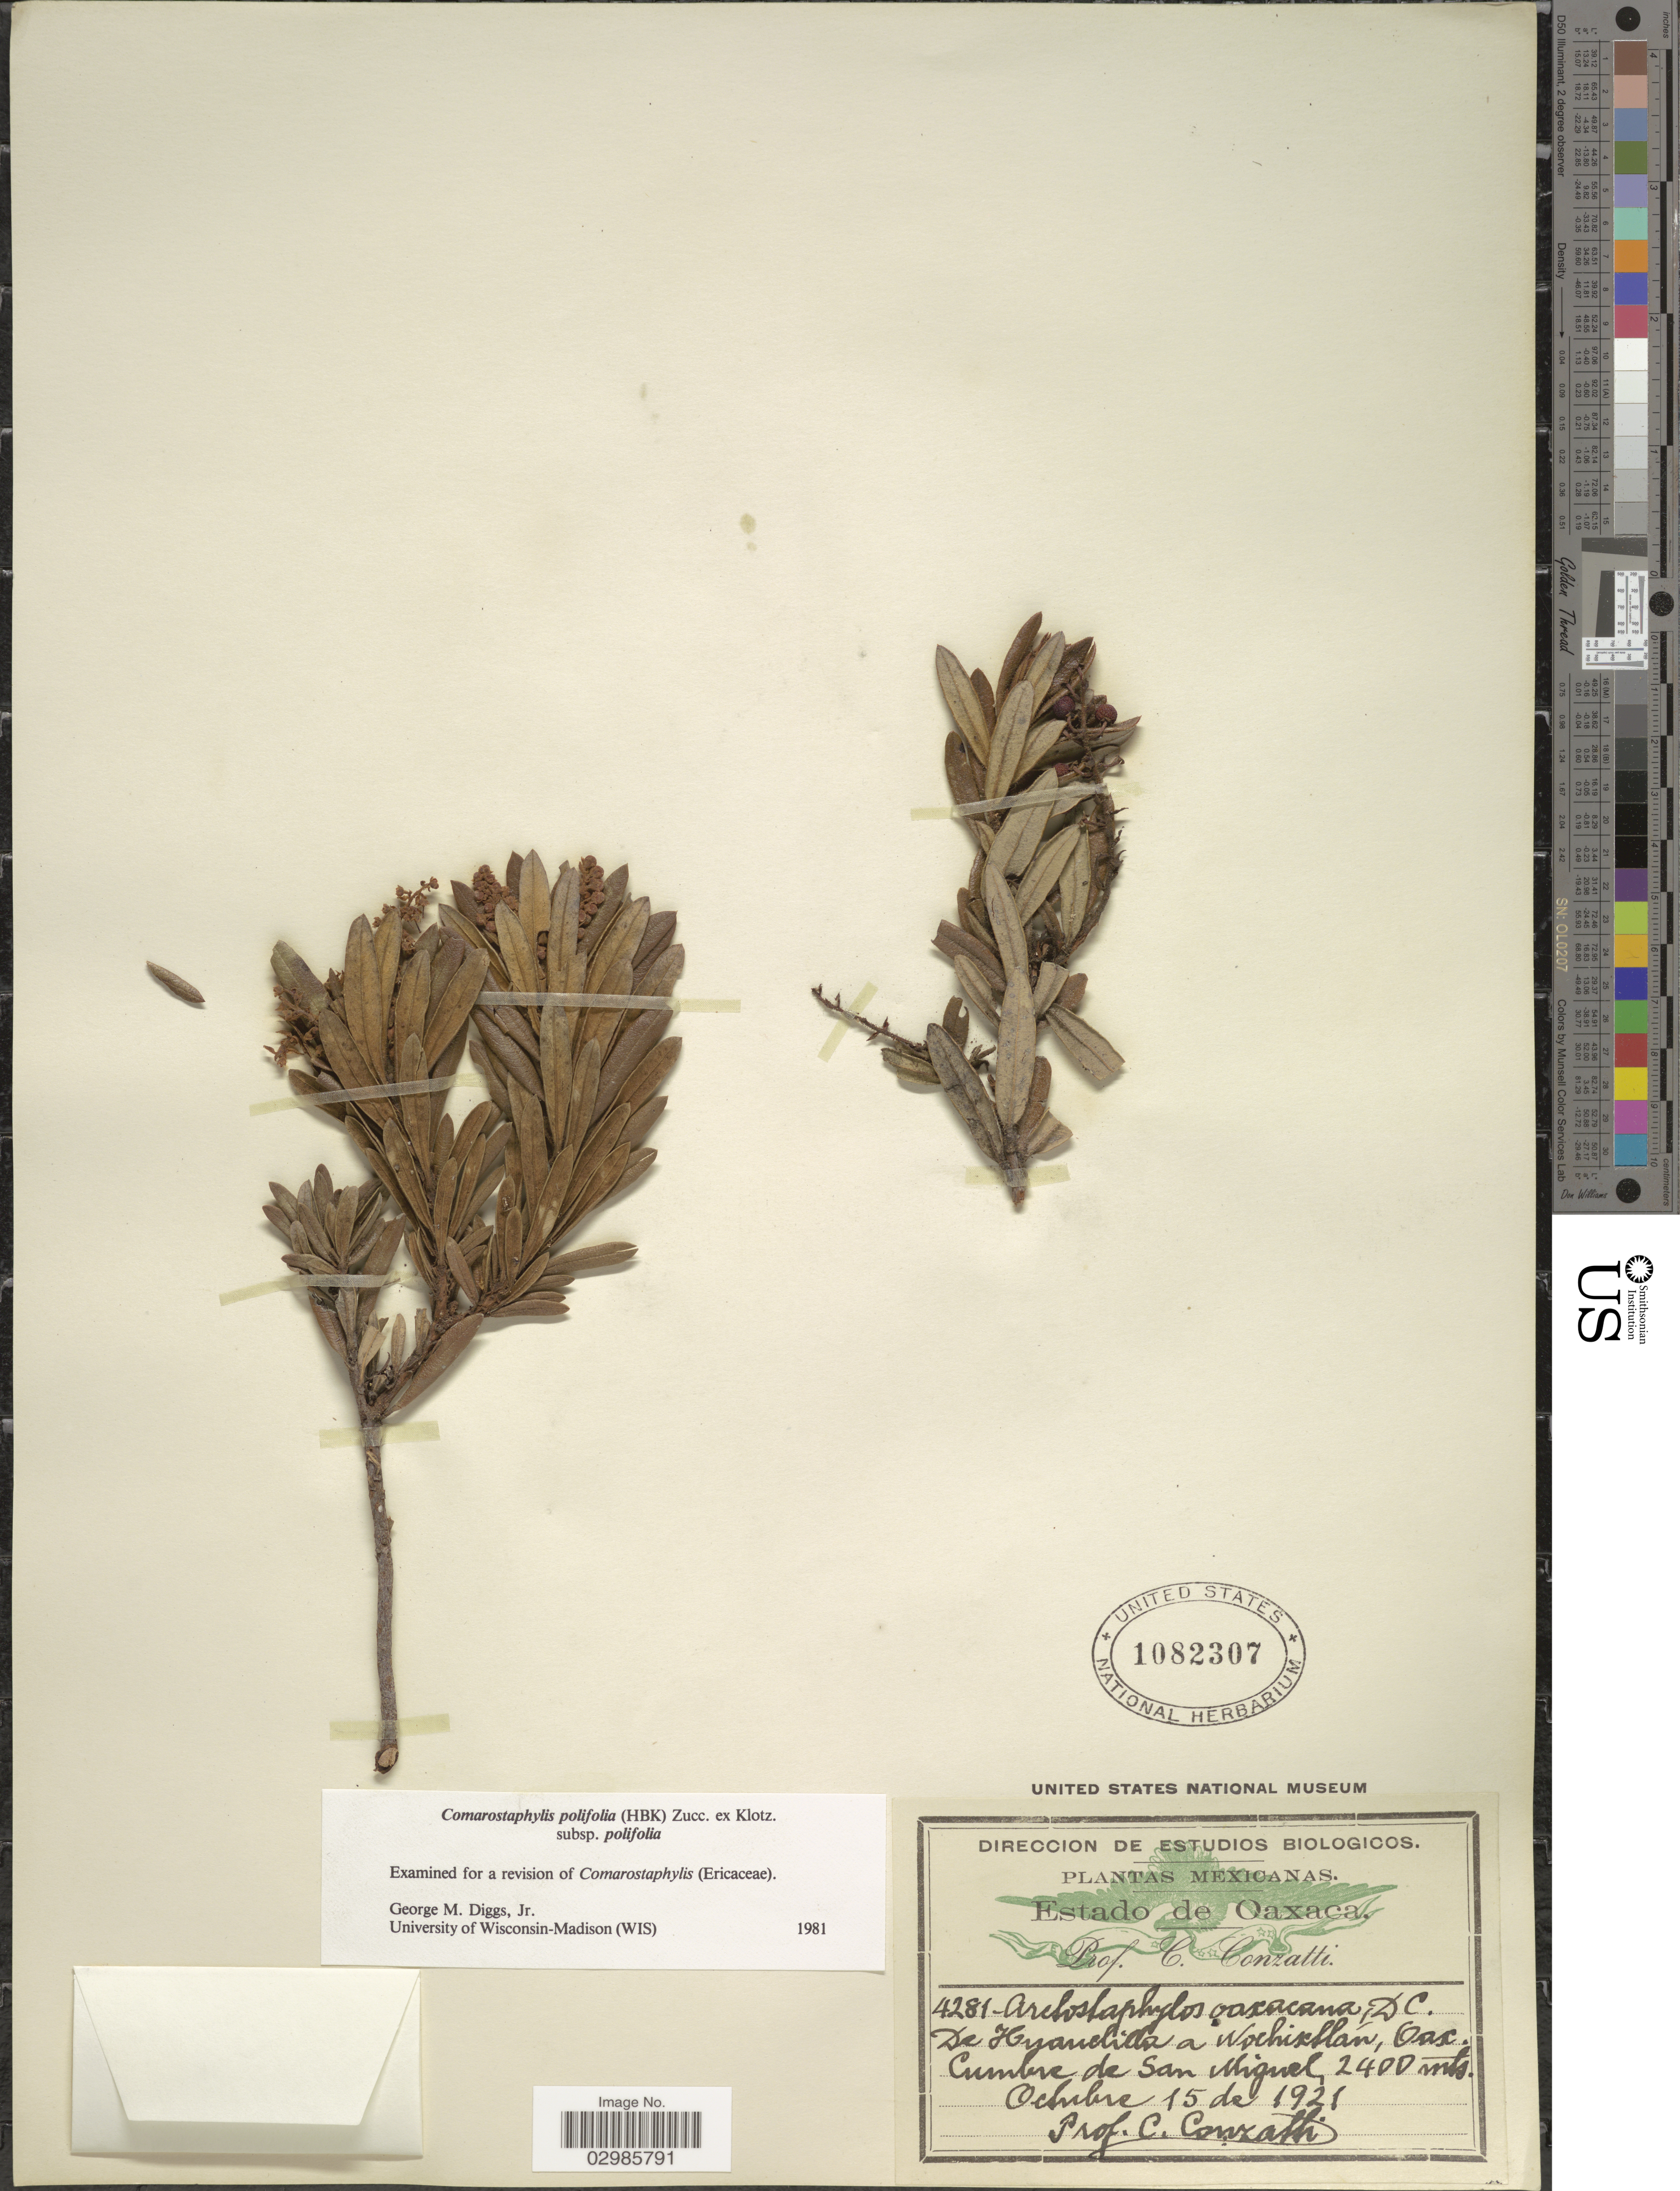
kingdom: Plantae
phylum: Tracheophyta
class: Magnoliopsida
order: Ericales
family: Ericaceae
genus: Comarostaphylis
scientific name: Comarostaphylis polifolia subsp. polifolia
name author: (Kunth) Zucc. ex Klotzsch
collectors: C. Conzatti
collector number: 4281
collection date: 1921-10-15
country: Mexico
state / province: Oaxaca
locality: De Hyanchilla a Wochixllan, Oax., Cumbre de San Miguel.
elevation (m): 2400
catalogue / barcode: US 1082307